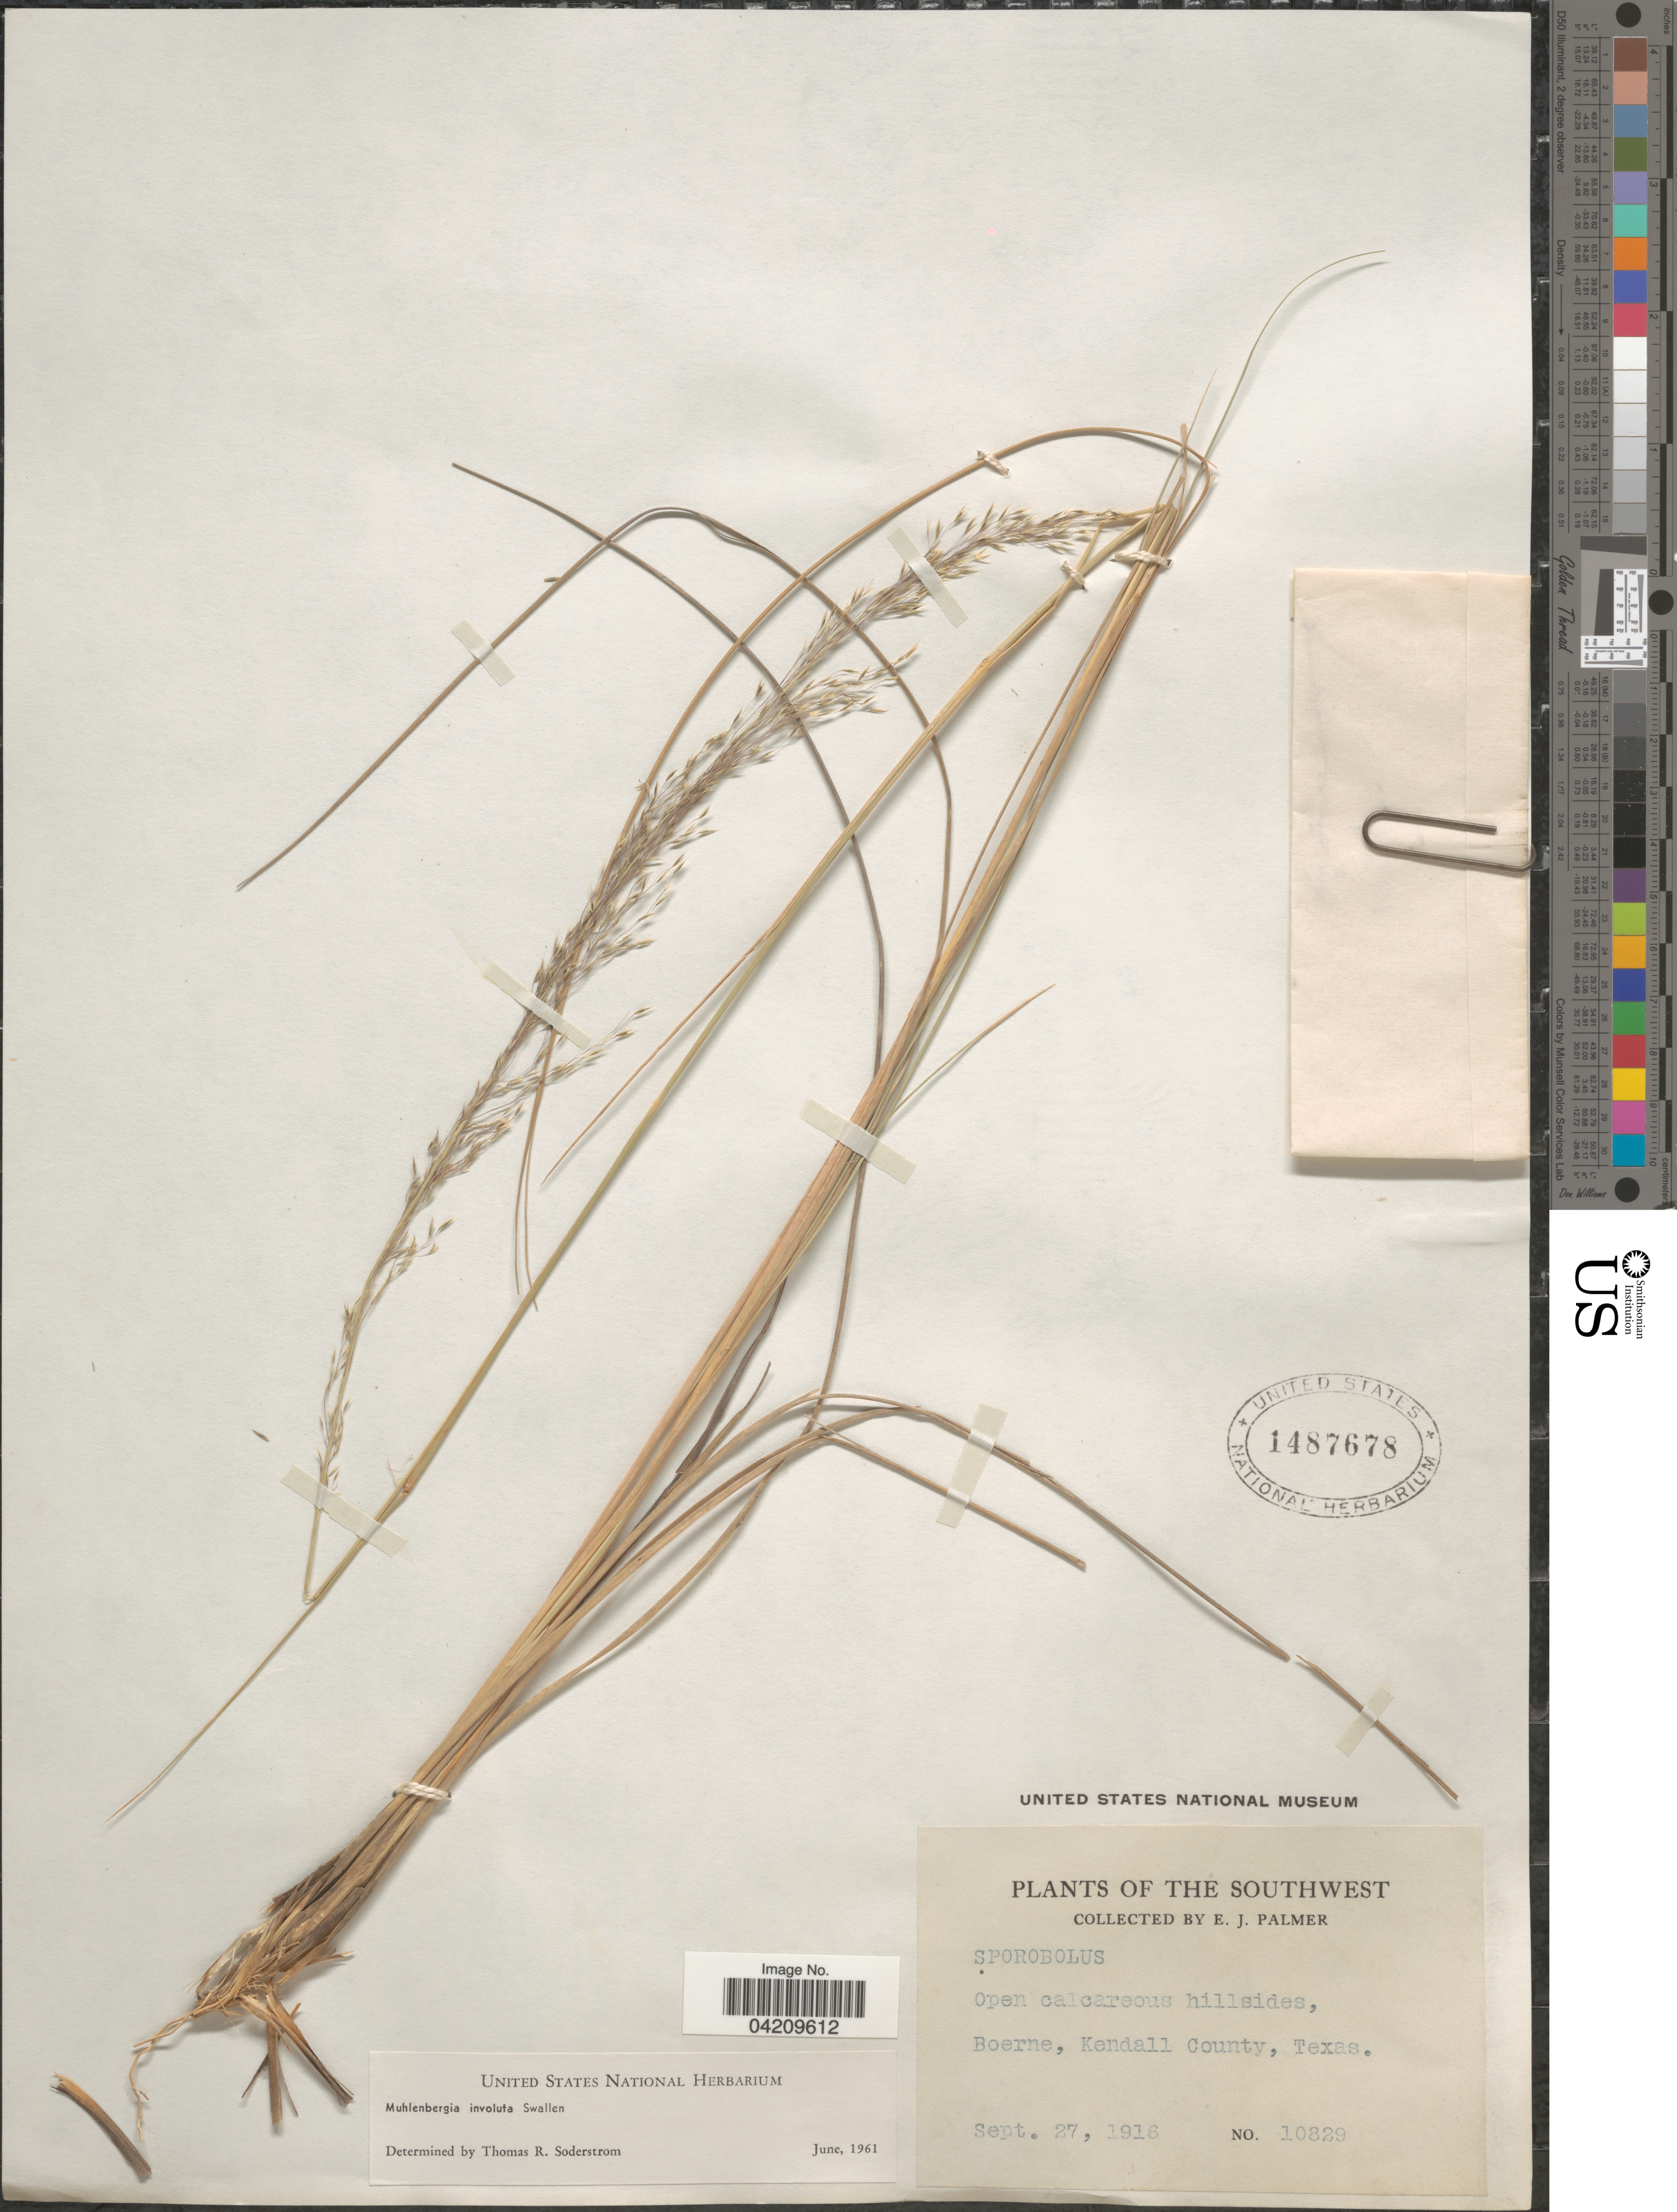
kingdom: Plantae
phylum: Tracheophyta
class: Liliopsida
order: Poales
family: Poaceae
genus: Muhlenbergia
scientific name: Muhlenbergia involuta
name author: Swallen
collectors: E. J. Palmer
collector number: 10829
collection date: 1916-09-27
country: United States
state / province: Texas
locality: The Southwest. Open calcareous hillsides, Boerne, Kendall County.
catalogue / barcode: US 1487678